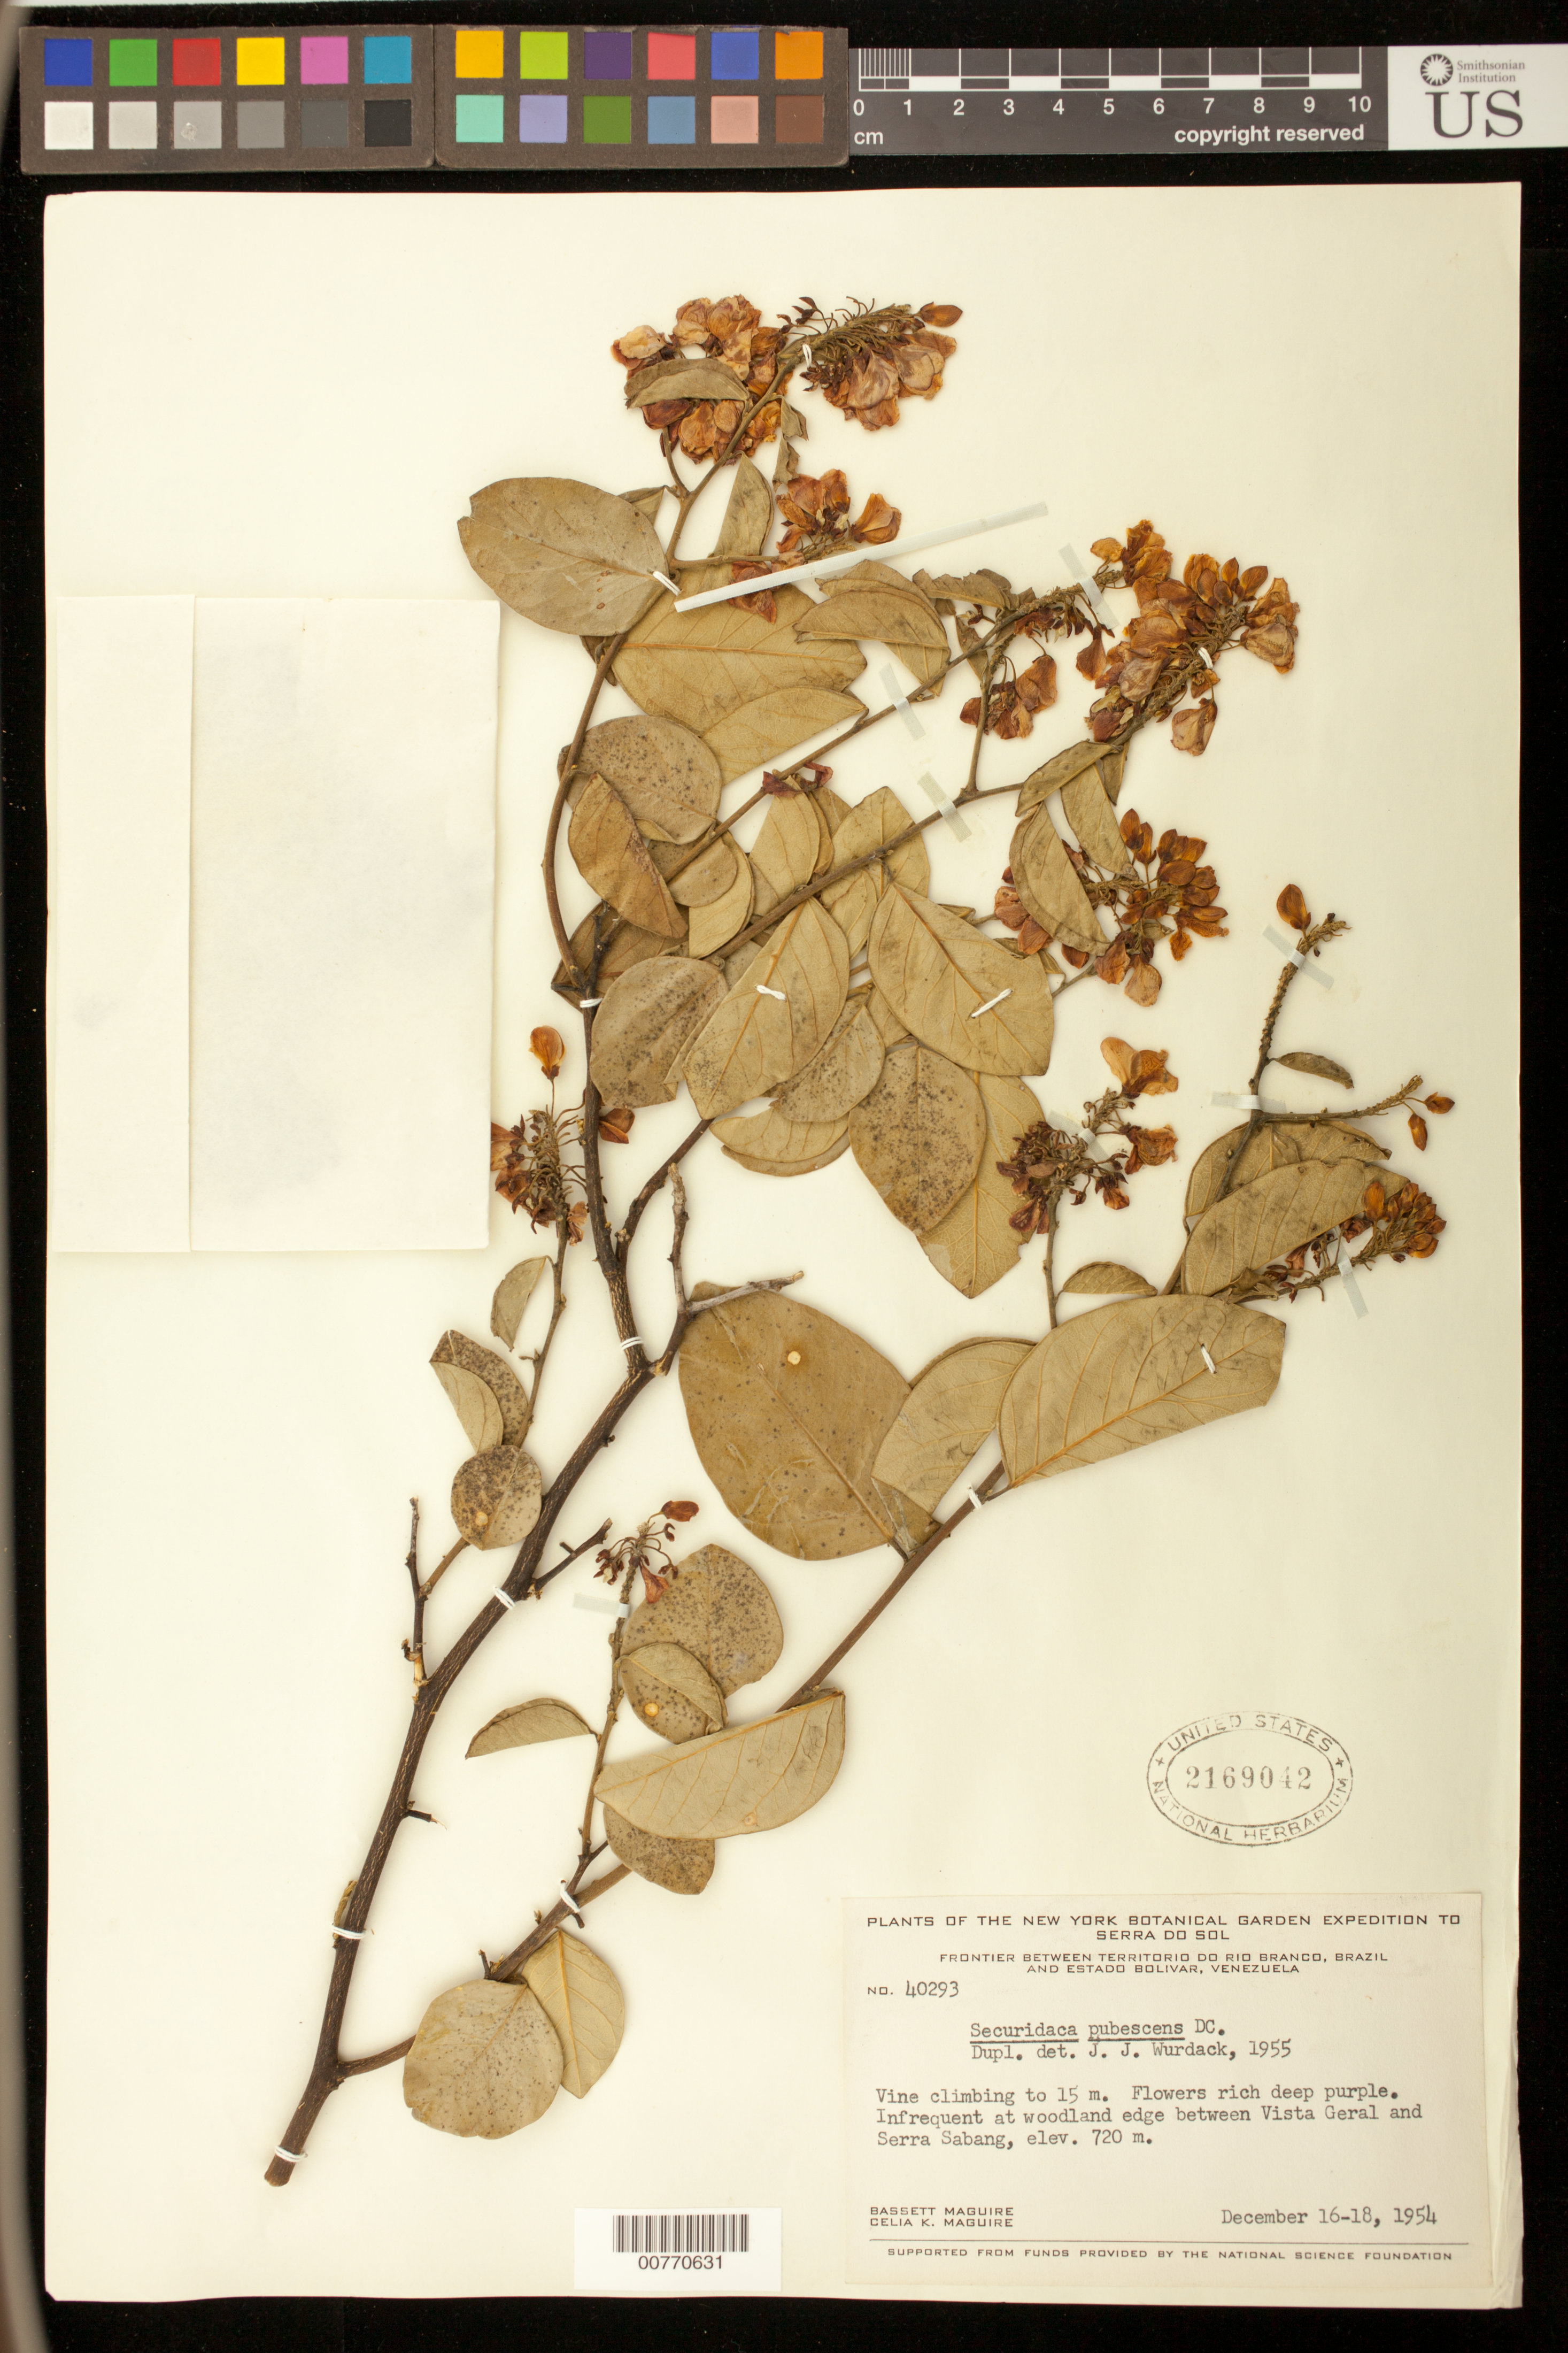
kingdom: Plantae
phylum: Tracheophyta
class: Magnoliopsida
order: Fabales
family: Polygalaceae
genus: Securidaca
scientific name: Securidaca pubescens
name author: DC.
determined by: Wurdack, John J., (US), US (UNITED STATES)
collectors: B. Maguire & C. K. Maguire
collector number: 40293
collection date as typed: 16-Dec-54 to 18-Dec-54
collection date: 1954-12-16/1954-12-18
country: Venezuela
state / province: Bolívar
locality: Serra Sabang, 5 km SE of; frontier between territorío do Río Branco, Brazil and estado Bolívar, Venezuela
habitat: Woodland edge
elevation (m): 720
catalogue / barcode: US 2169042